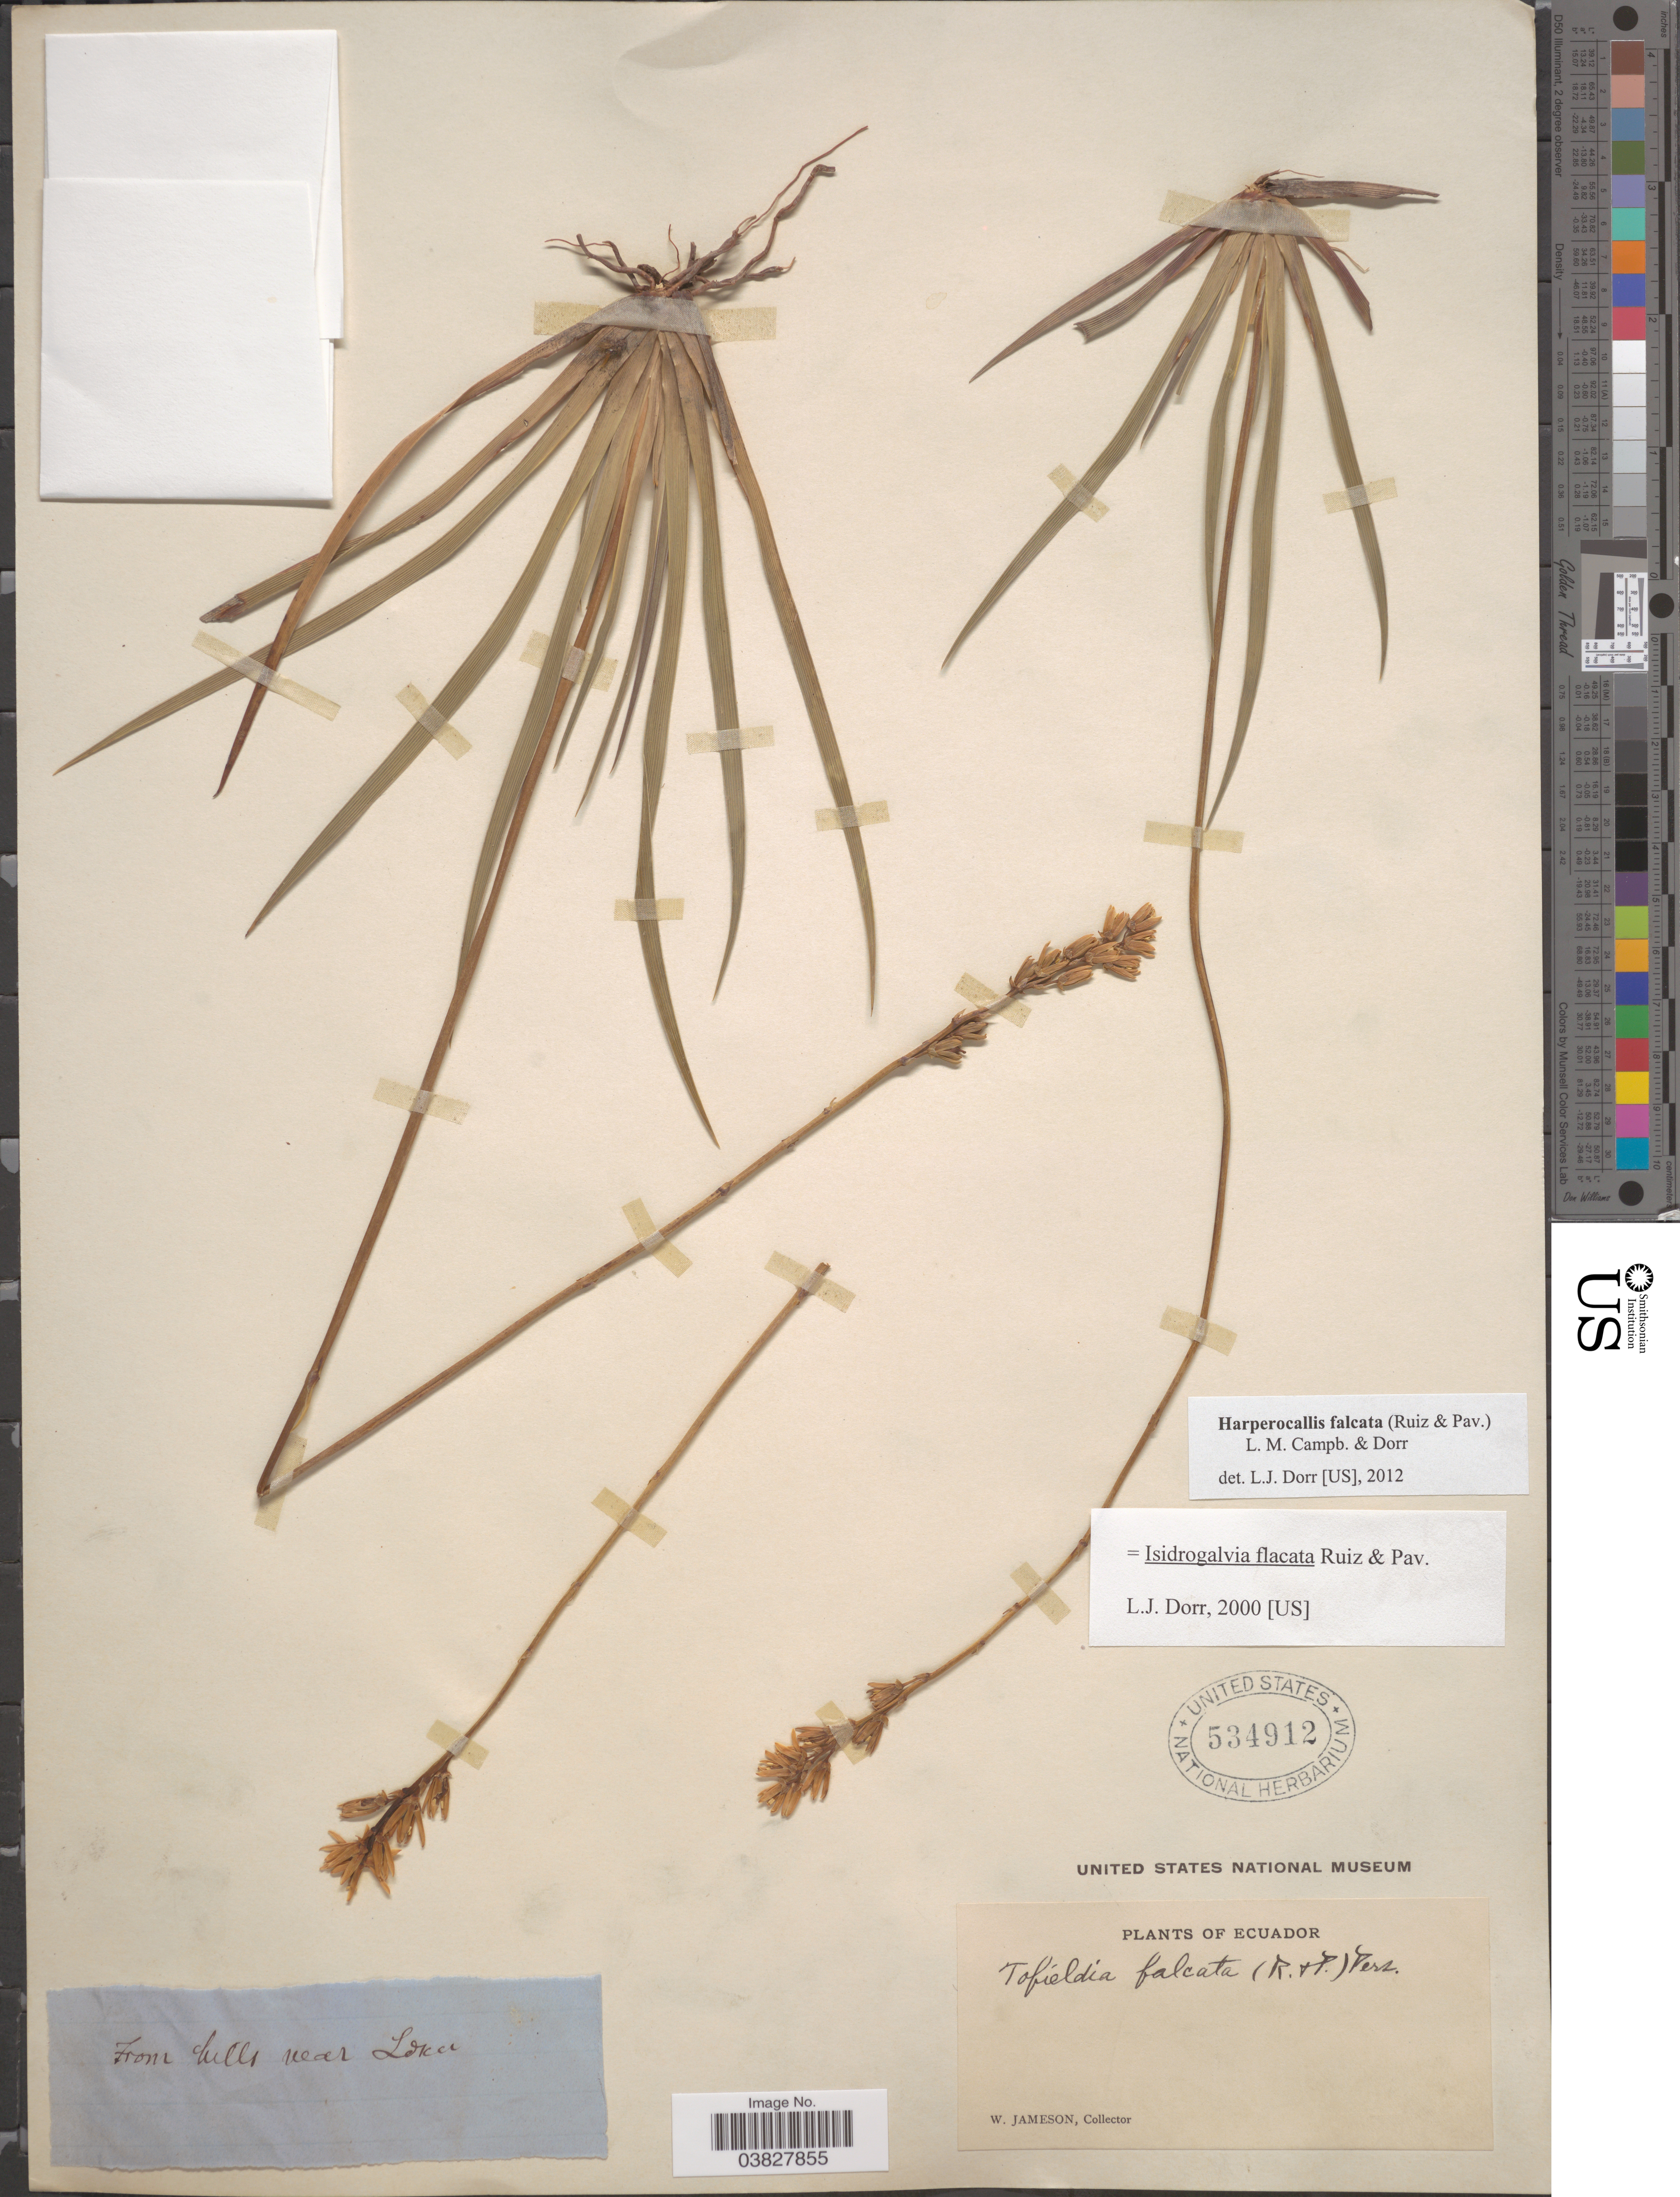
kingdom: Plantae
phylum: Tracheophyta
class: Liliopsida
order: Alismatales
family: Tofieldiaceae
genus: Harperocallis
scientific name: Harperocallis falcata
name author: (Ruiz & Pav.) L.M. Campb. & Dorr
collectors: W. Jameson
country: Ecuador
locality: From hills near Loxa.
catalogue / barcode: US 534912